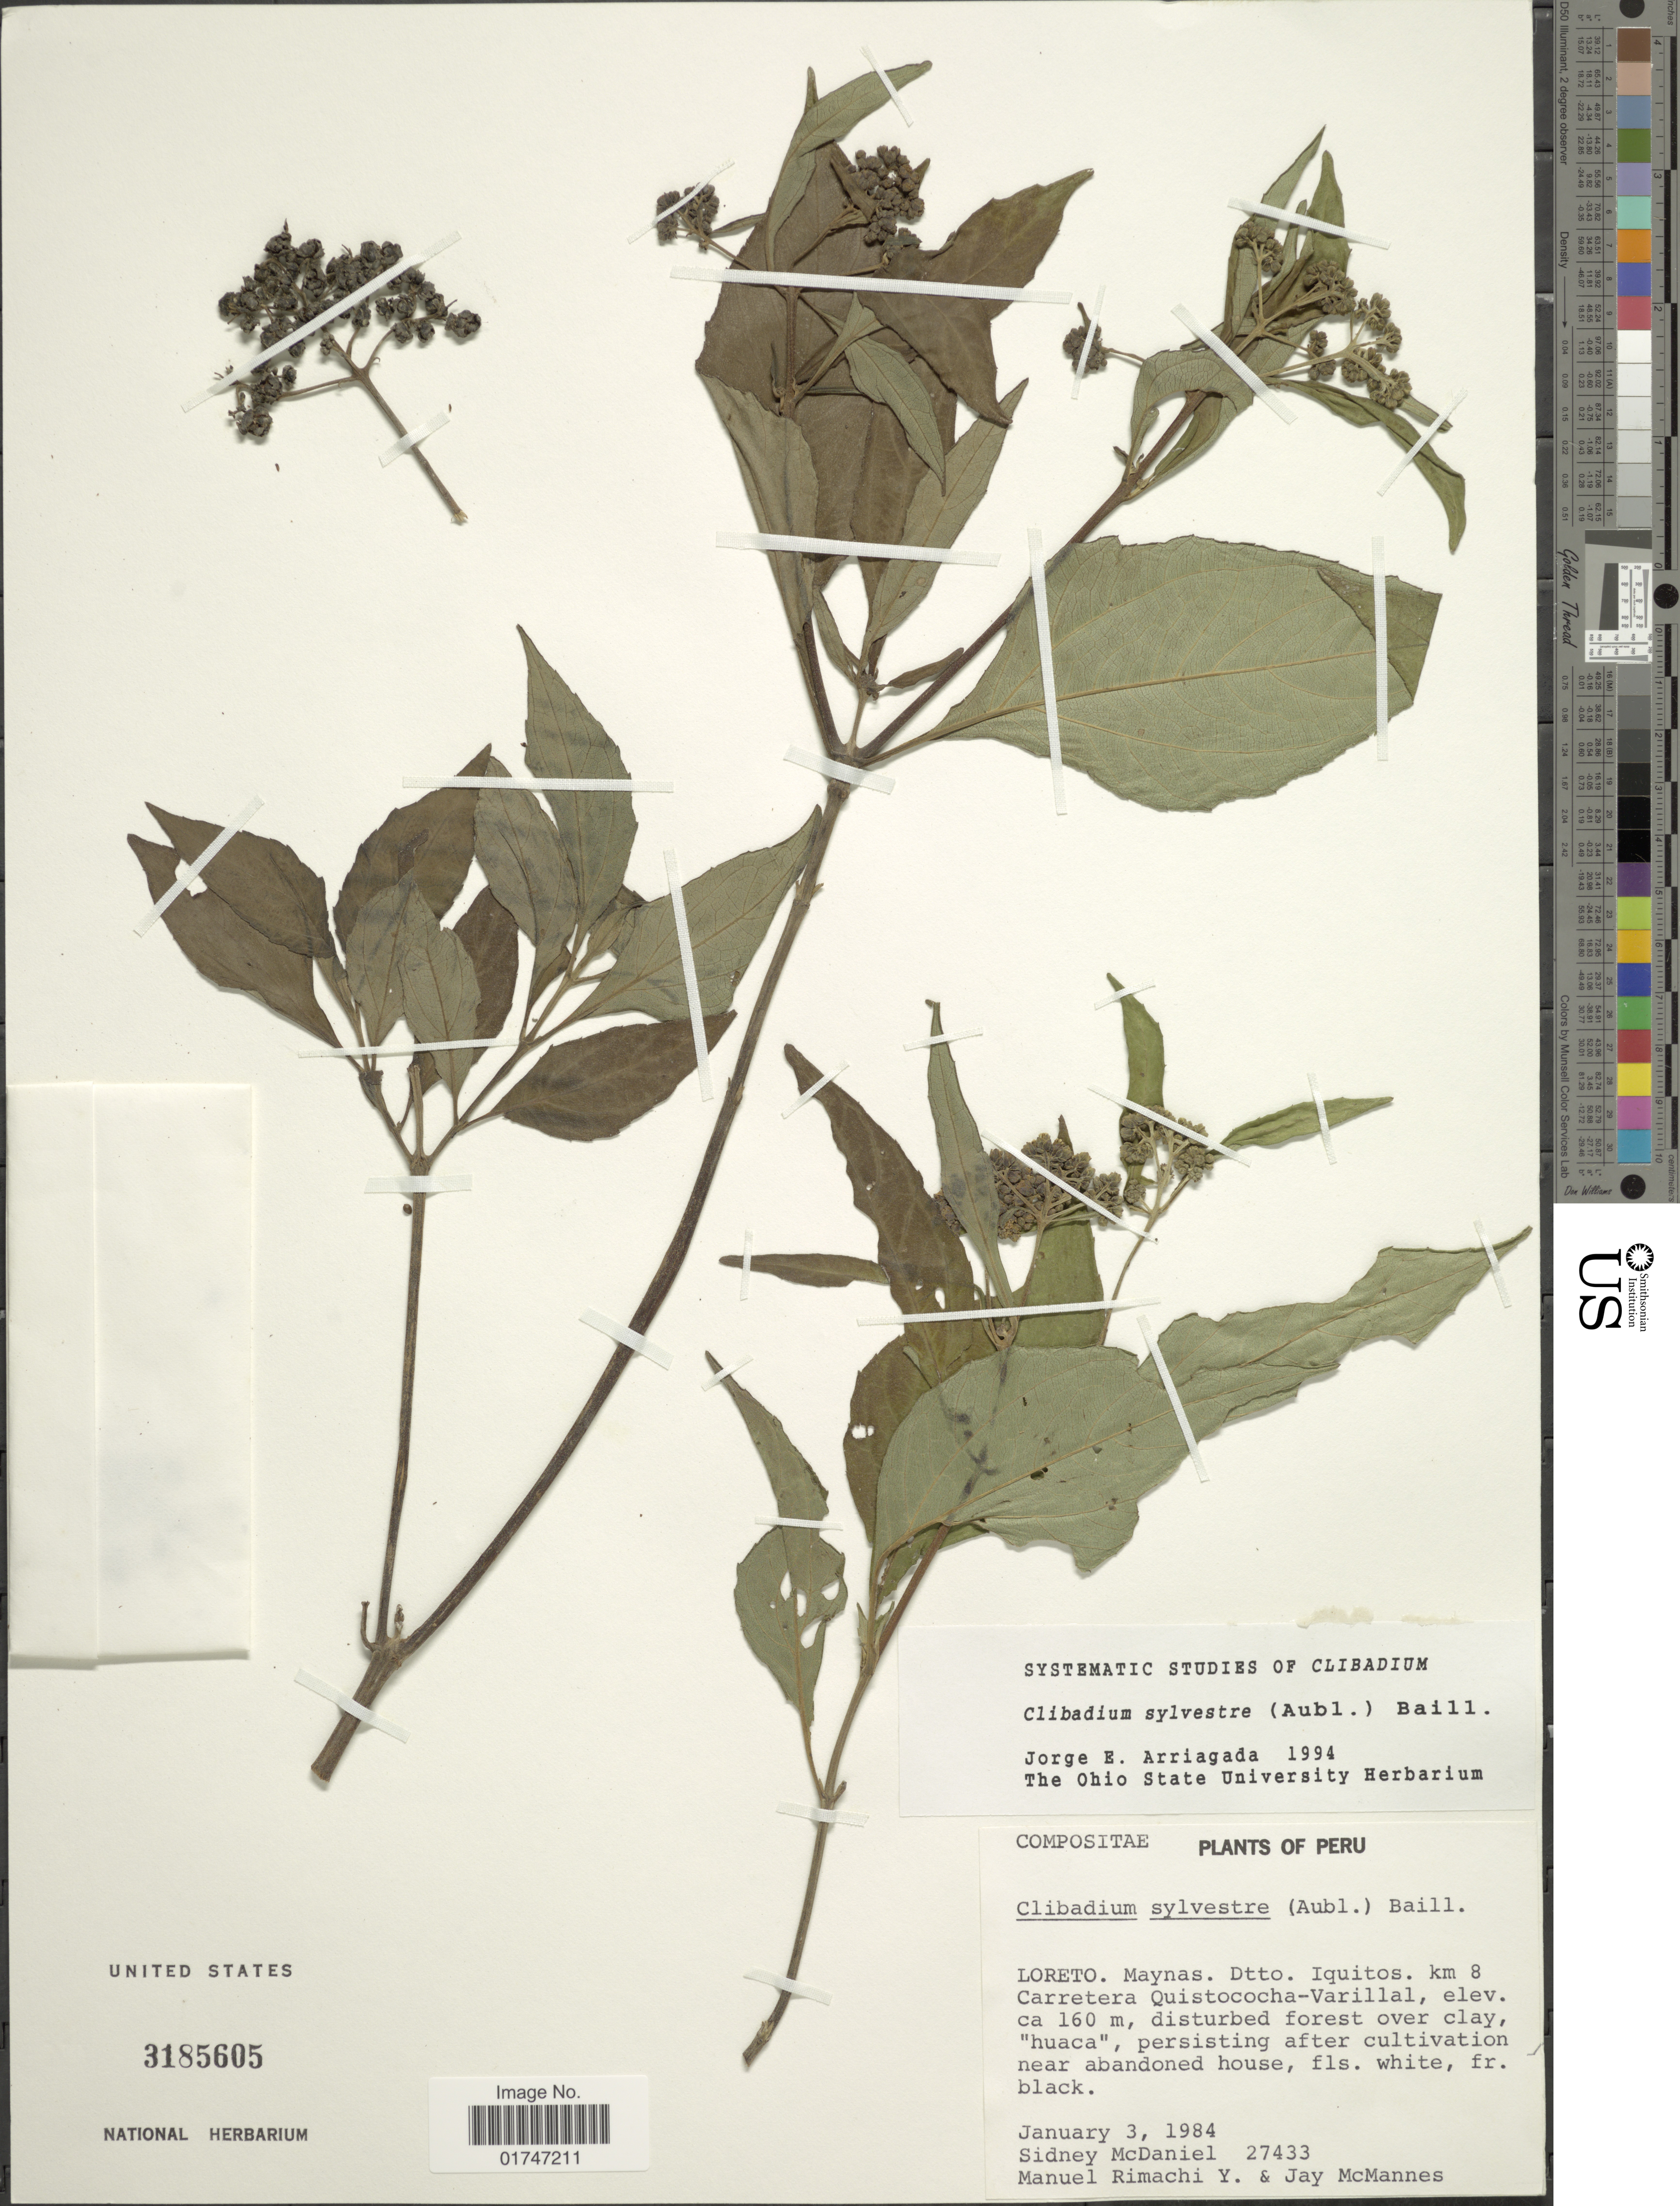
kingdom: Plantae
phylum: Tracheophyta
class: Magnoliopsida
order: Asterales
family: Asteraceae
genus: Clibadium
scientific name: Clibadium sylvestre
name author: (Aubl.) Baill.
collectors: S. McDaniel, M. Rimachi Y. & J. McMannes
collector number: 27433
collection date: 1984-01-03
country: Peru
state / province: Loreto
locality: Loreto. Maynas. Dtto. Iquitos. km 8 Carretera Quistococha-Varillal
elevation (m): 160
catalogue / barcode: US 3185605